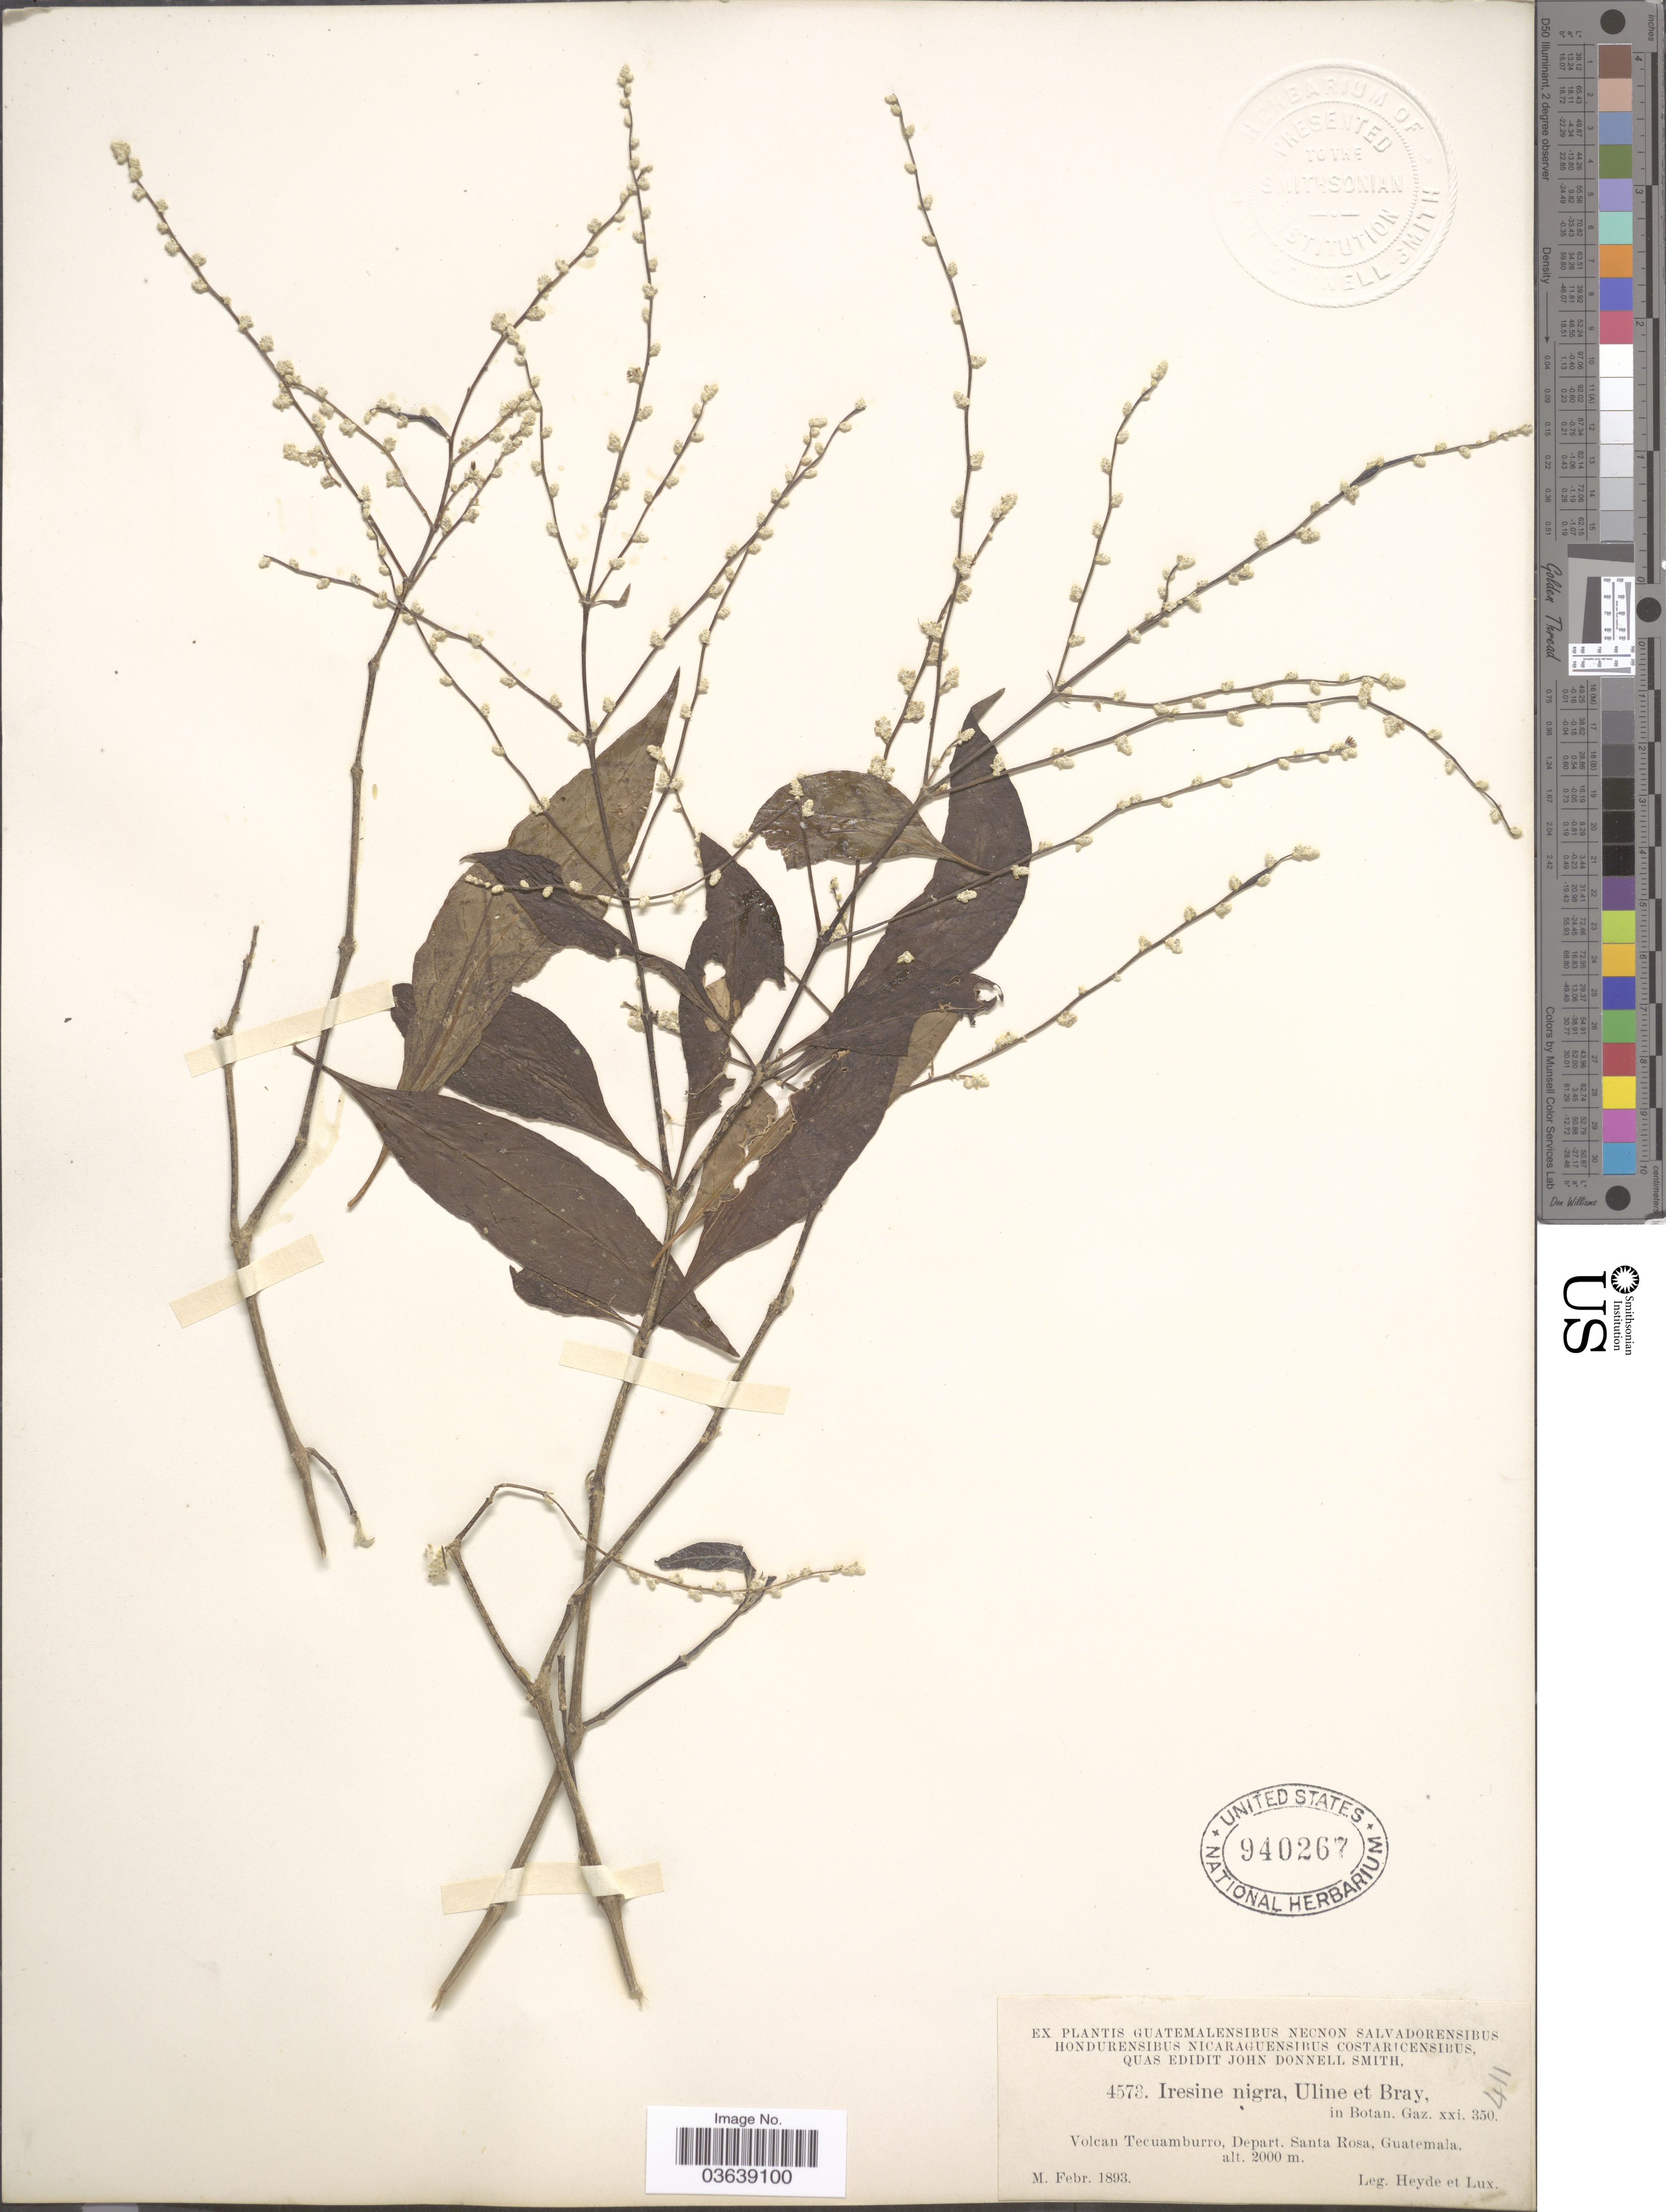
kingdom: Plantae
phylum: Tracheophyta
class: Magnoliopsida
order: Caryophyllales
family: Amaranthaceae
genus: Iresine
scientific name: Iresine nigra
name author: Uline & W.L. Bray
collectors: Heyde & Lux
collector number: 4573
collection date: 1893-02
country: Guatemala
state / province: Santa Rosa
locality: Volcan Tecuamburro, Depart. Santa Rosa.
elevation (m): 2000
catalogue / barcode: US 940267